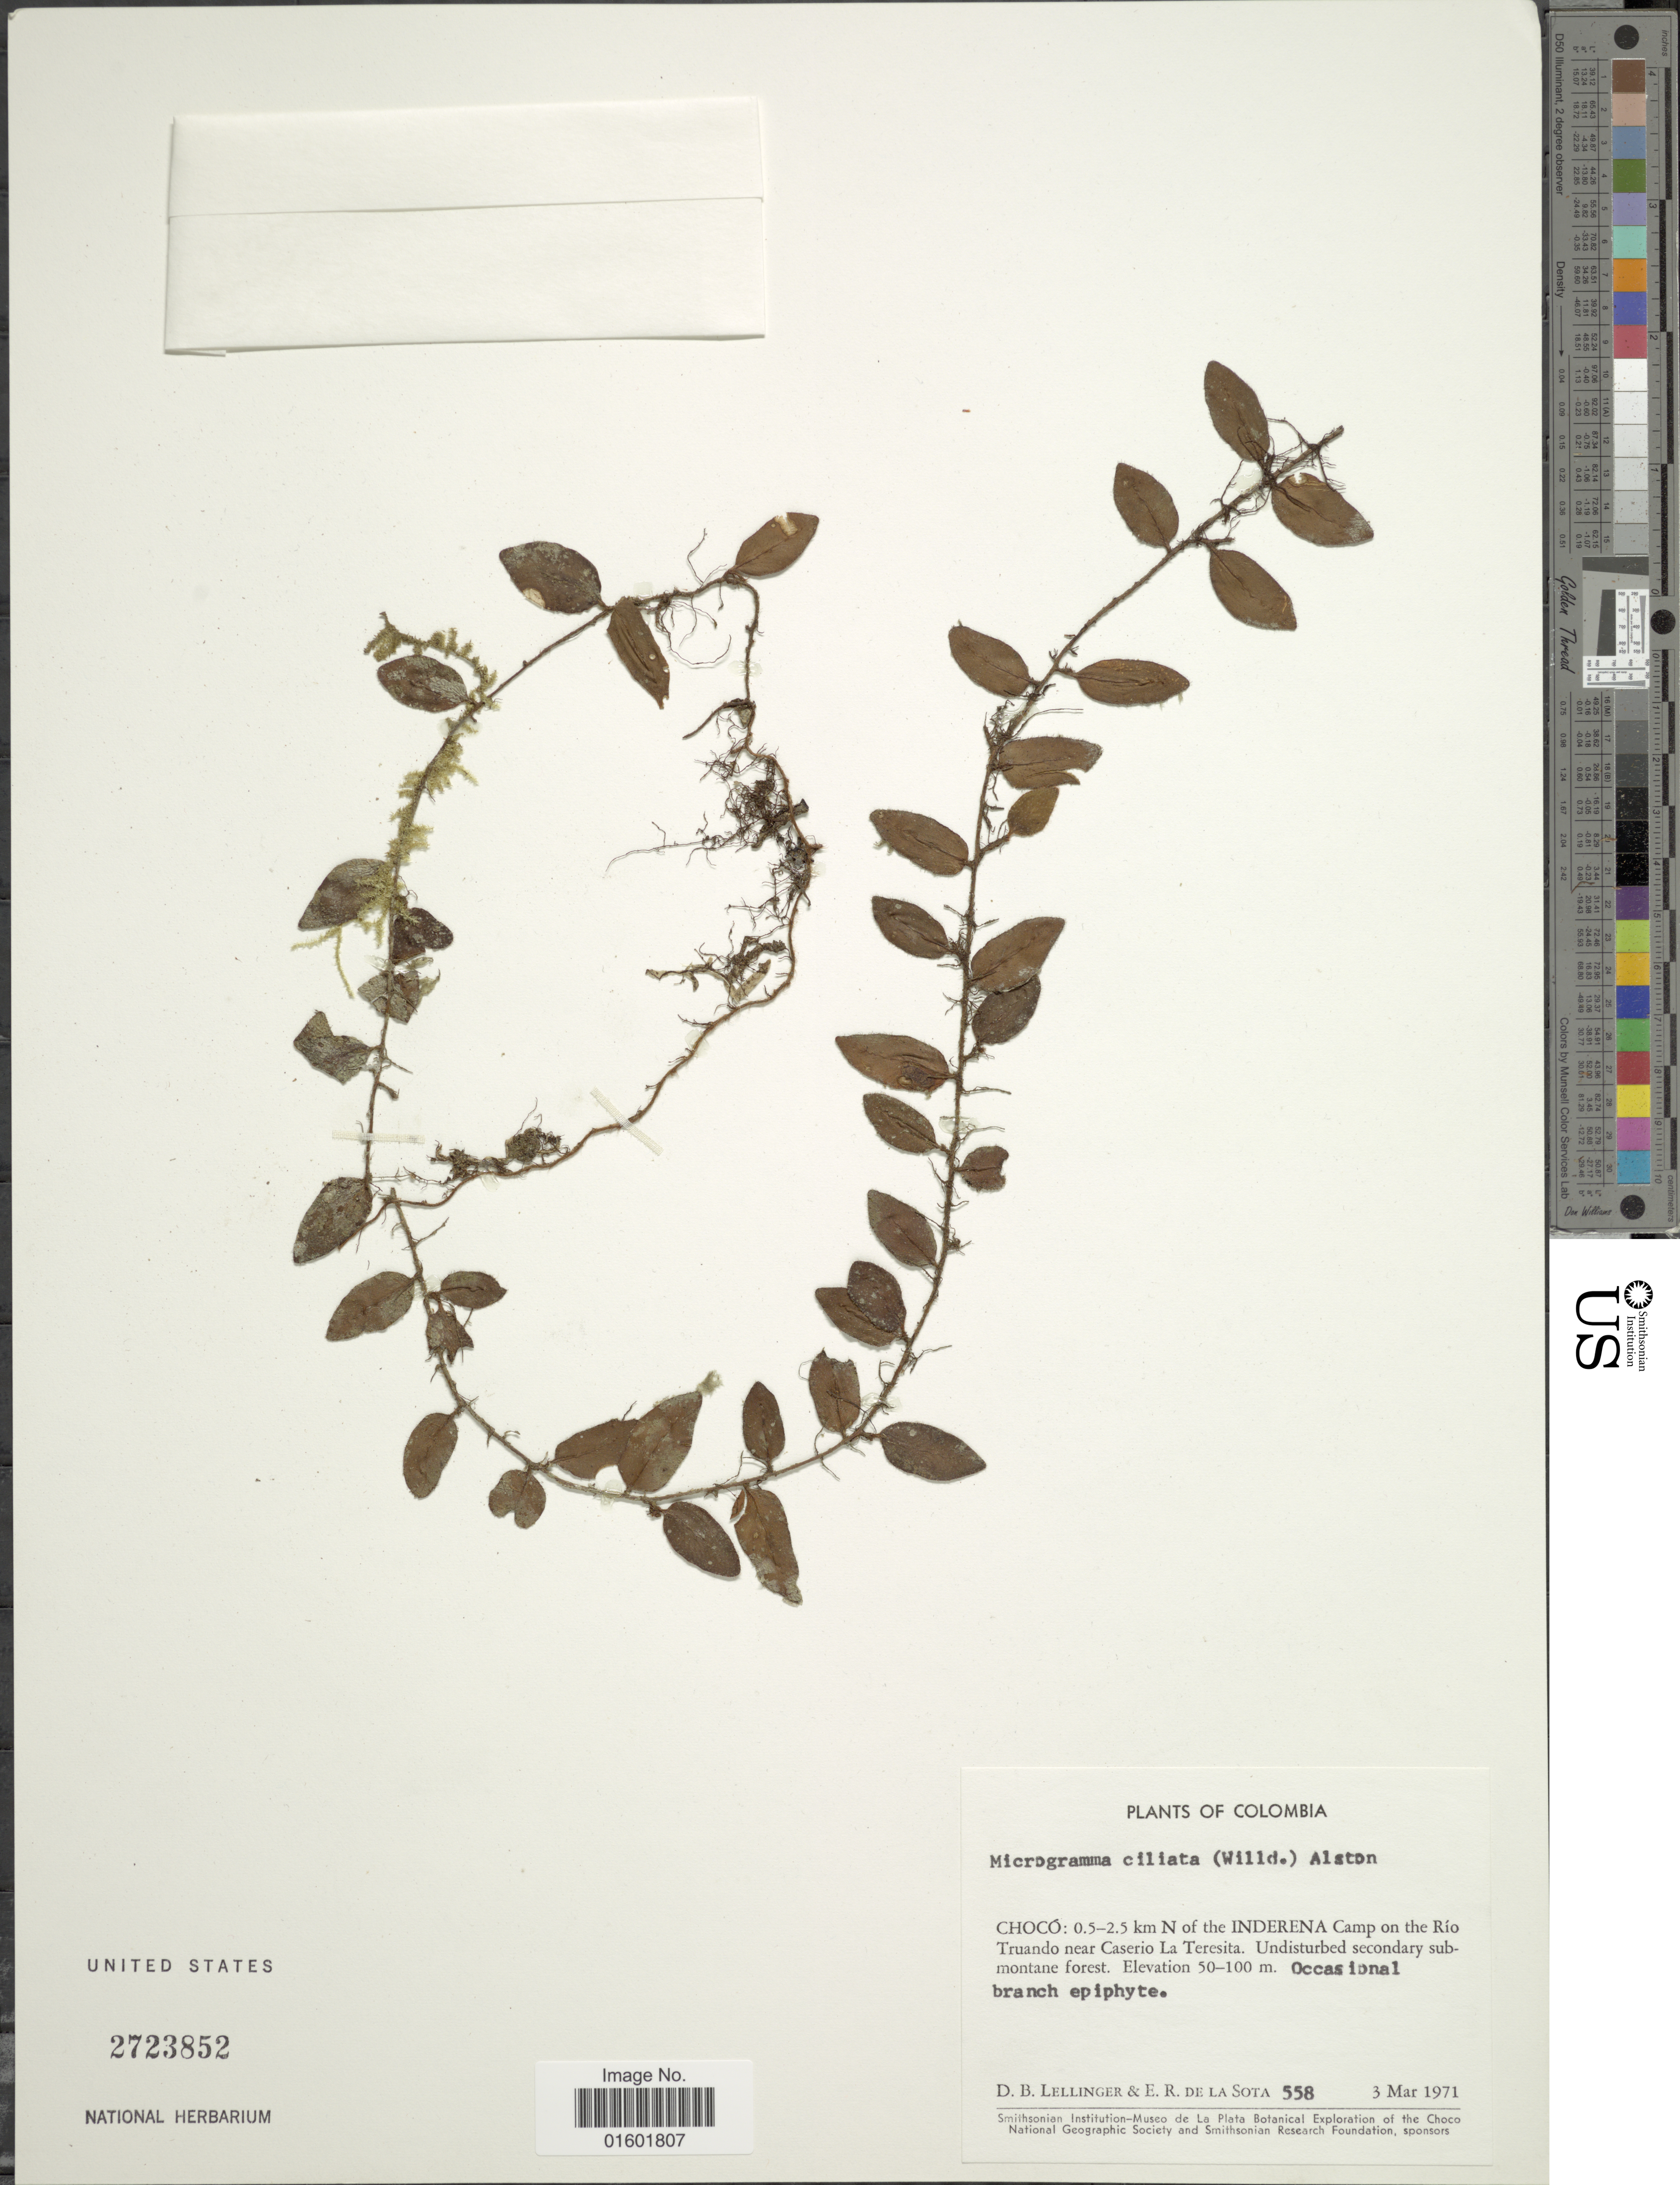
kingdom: Plantae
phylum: Tracheophyta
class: Polypodiopsida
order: Polypodiales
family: Polypodiaceae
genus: Microgramma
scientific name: Microgramma reptans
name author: (Cav.) A.R. Sm.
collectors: D. B. Lellinger & E. R. de la Sota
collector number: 558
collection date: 1971-03-03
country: Colombia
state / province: Chocó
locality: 0.5-2.5 km N of Inderena Camp of the Rio Truando near Caserio La Teresita. Undisturbed secondary submontane forest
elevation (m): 50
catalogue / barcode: US 2723852